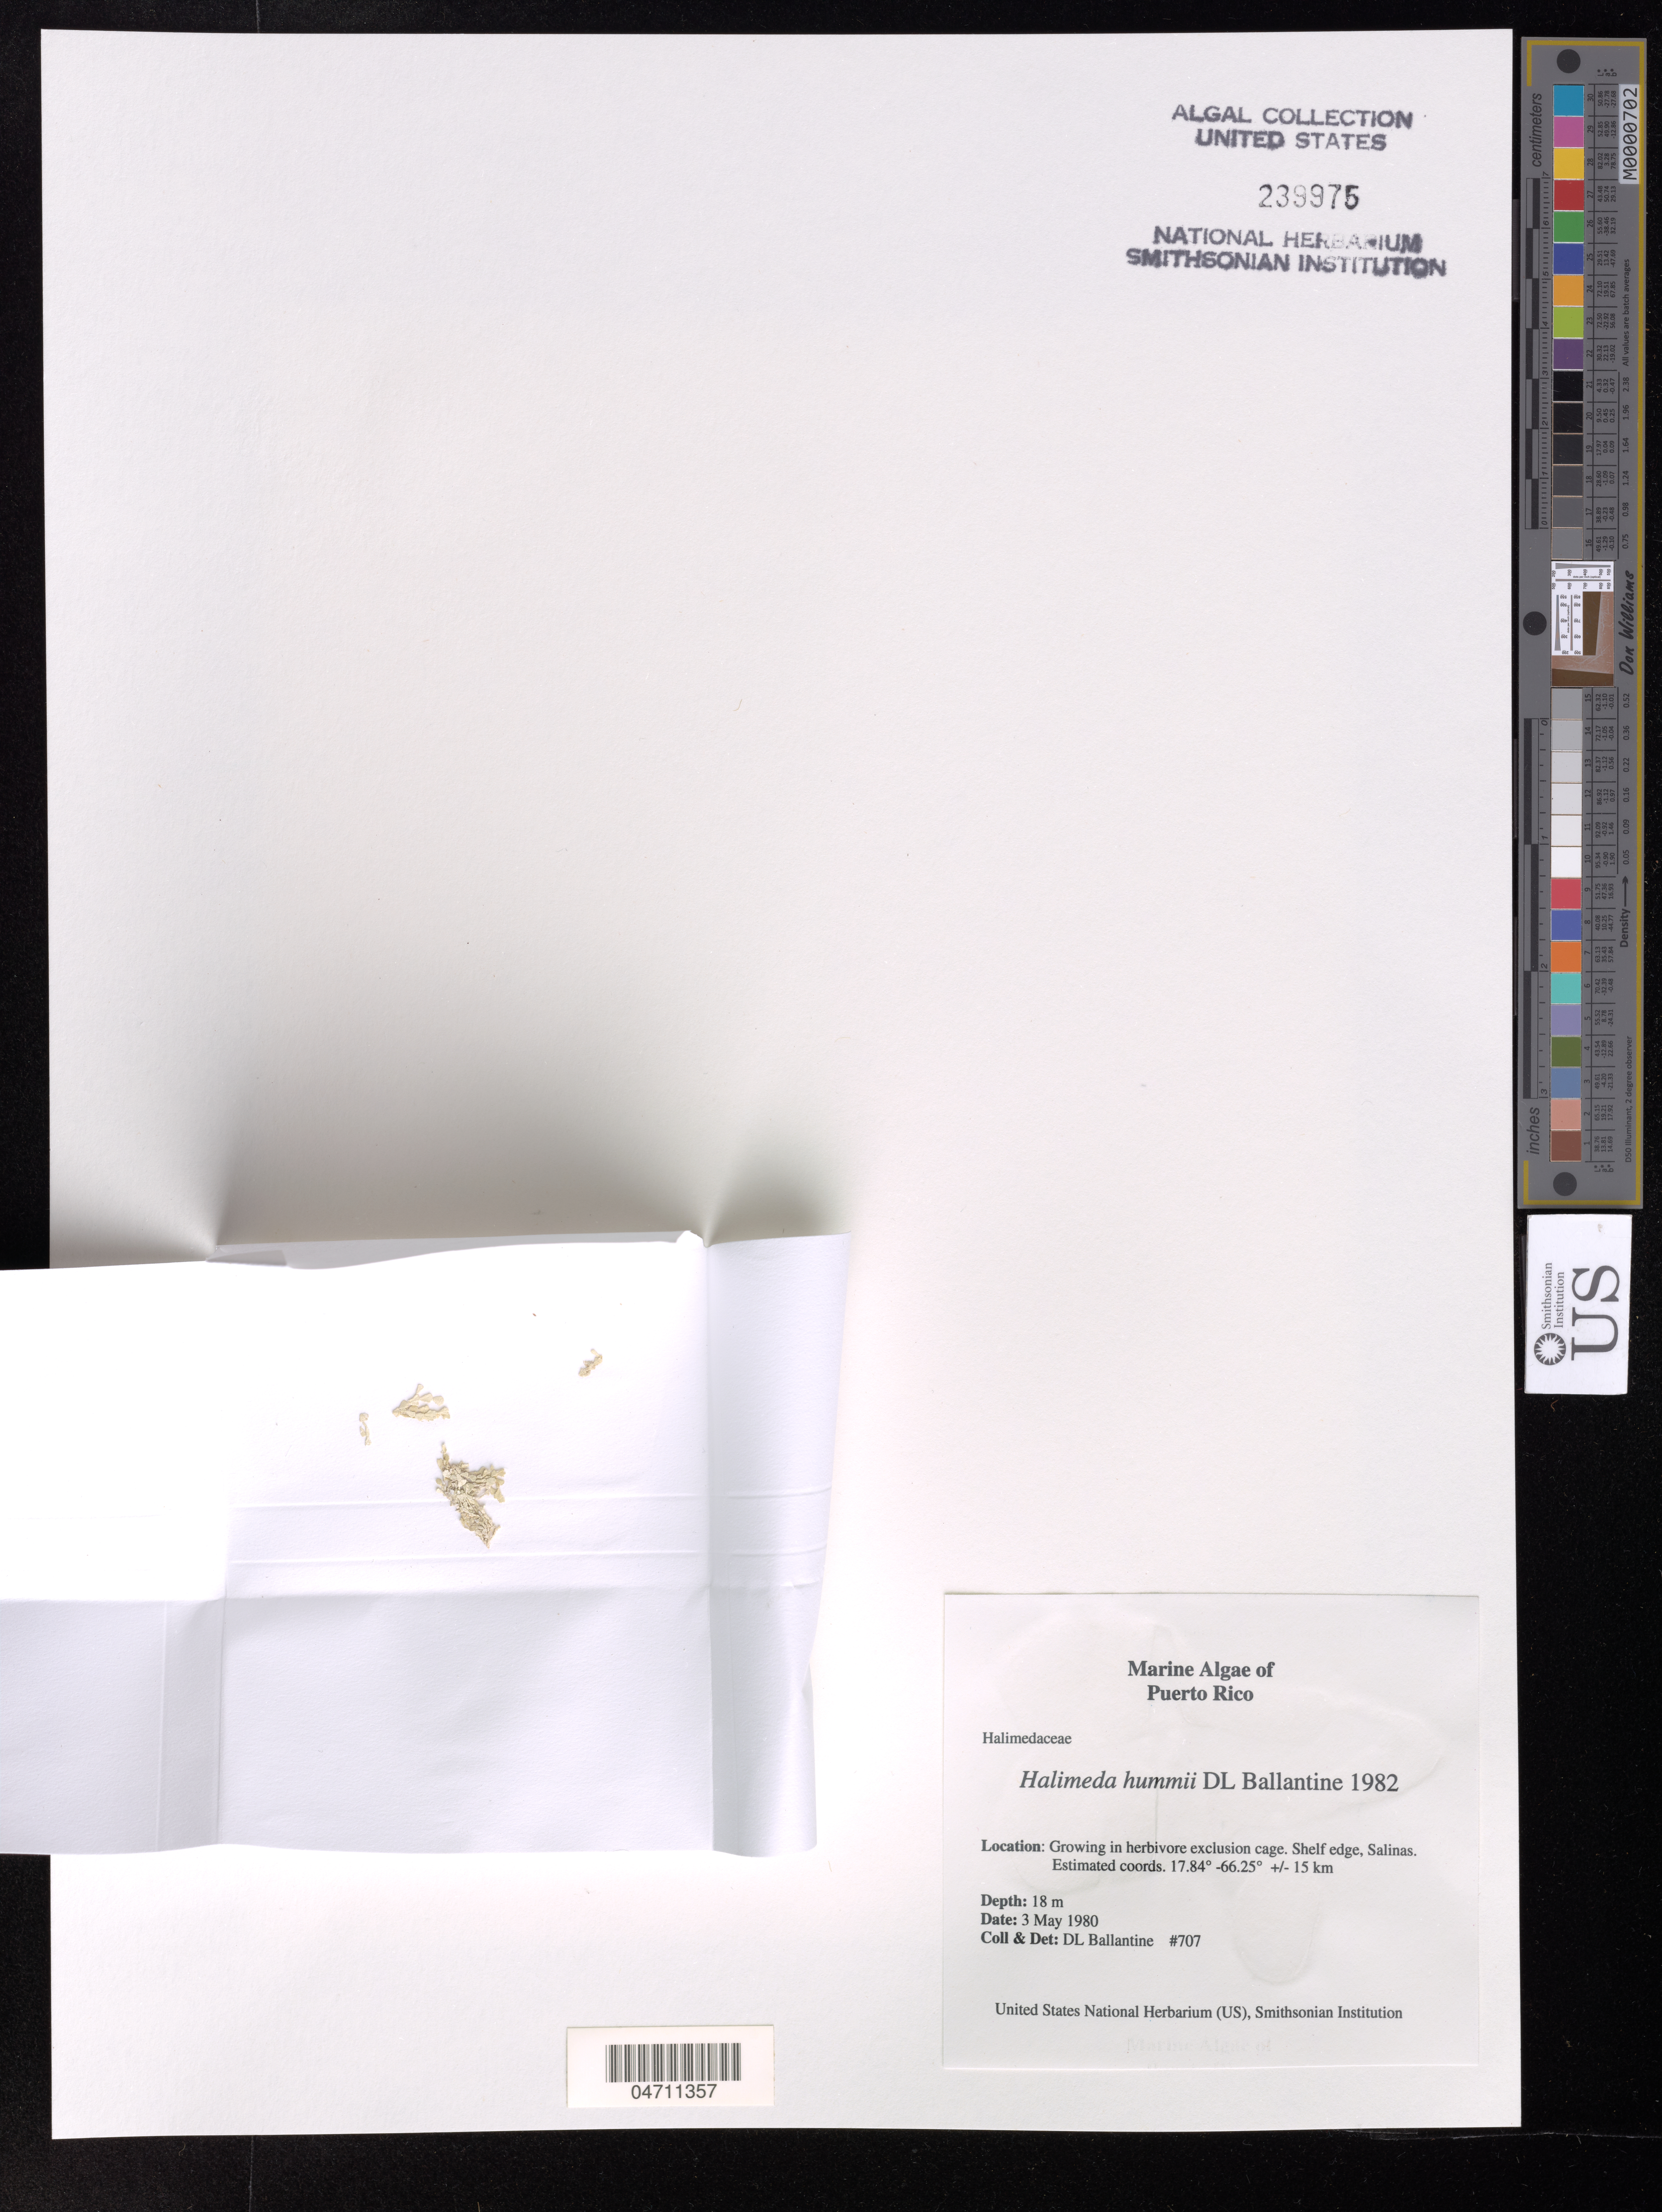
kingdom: Plantae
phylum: Chlorophyta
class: Ulvophyceae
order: Bryopsidales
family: Halimedaceae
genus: Halimeda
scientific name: Halimeda hummii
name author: D.L. Ballant.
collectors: D. Ballantine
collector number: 707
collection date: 1980-05-03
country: Puerto Rico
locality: Growing in herbivore exclusion cage. Shelf edege, Salinas.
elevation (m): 18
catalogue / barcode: US 239975